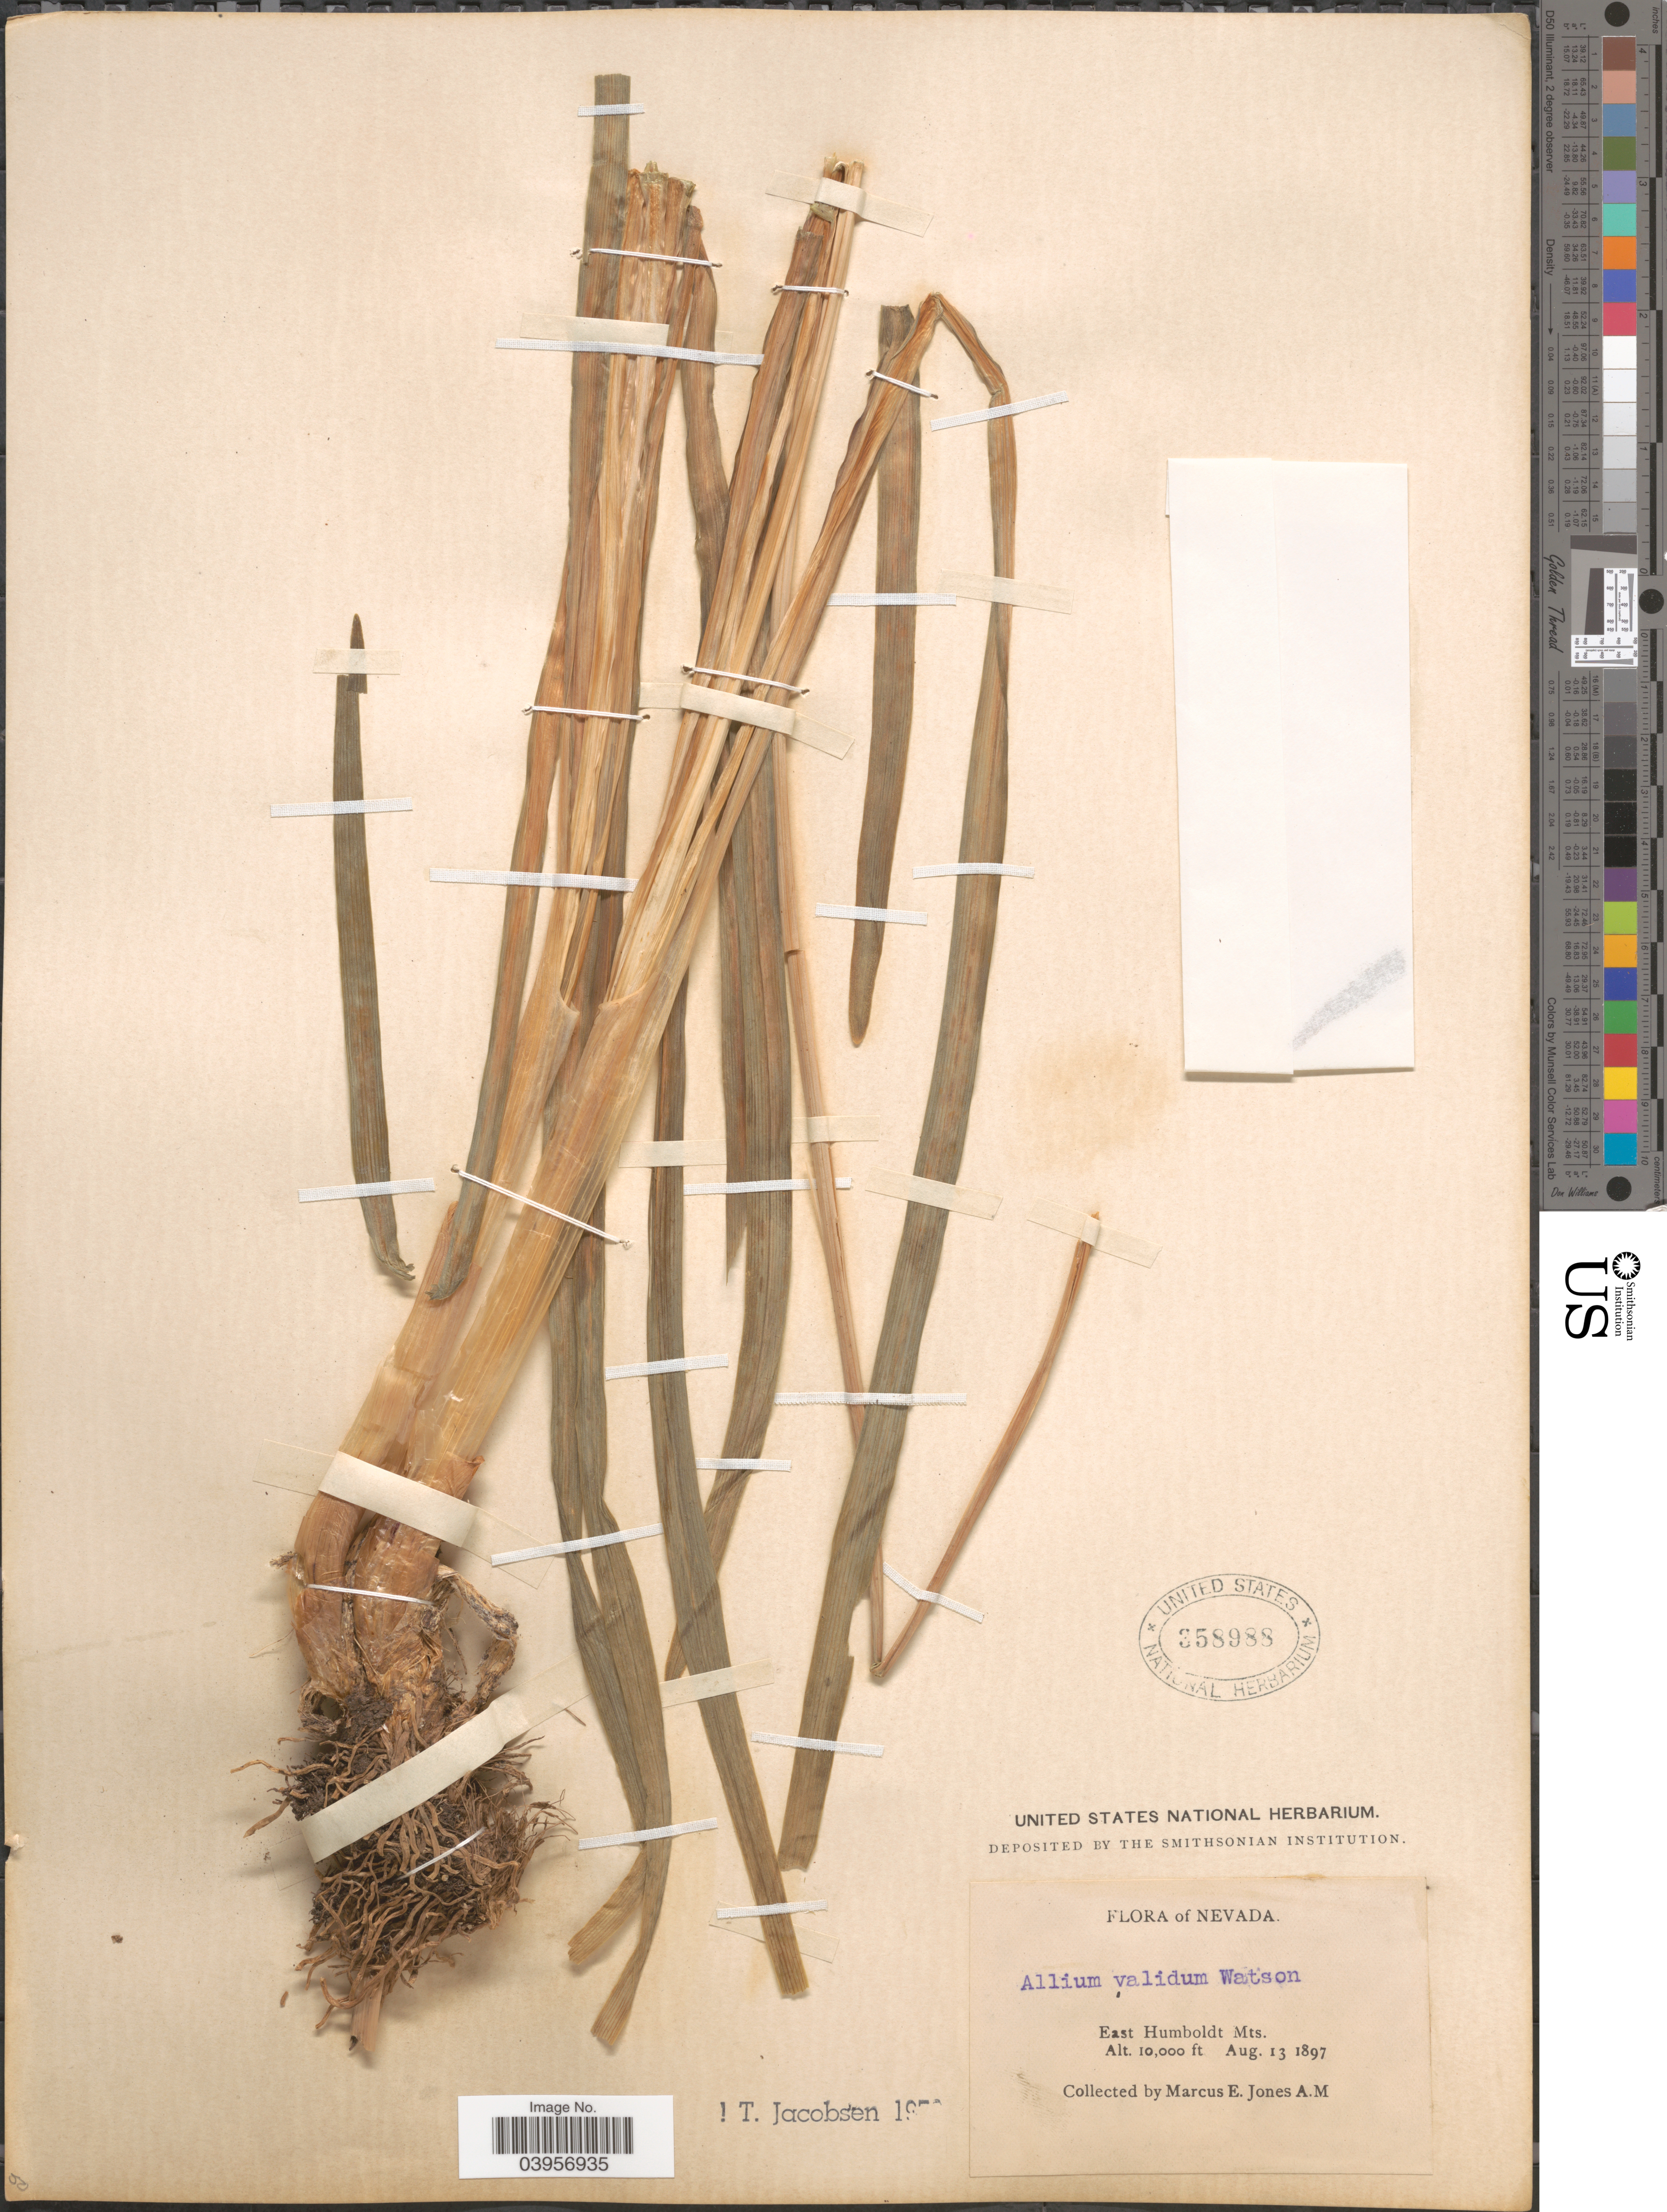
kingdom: Plantae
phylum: Tracheophyta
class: Liliopsida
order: Asparagales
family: Amaryllidaceae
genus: Allium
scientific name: Allium validum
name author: S. Watson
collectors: M. E. Jones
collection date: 1897-08-13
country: United States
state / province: Nevada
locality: East Humboldt Mts.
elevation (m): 3048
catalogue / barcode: US 358988